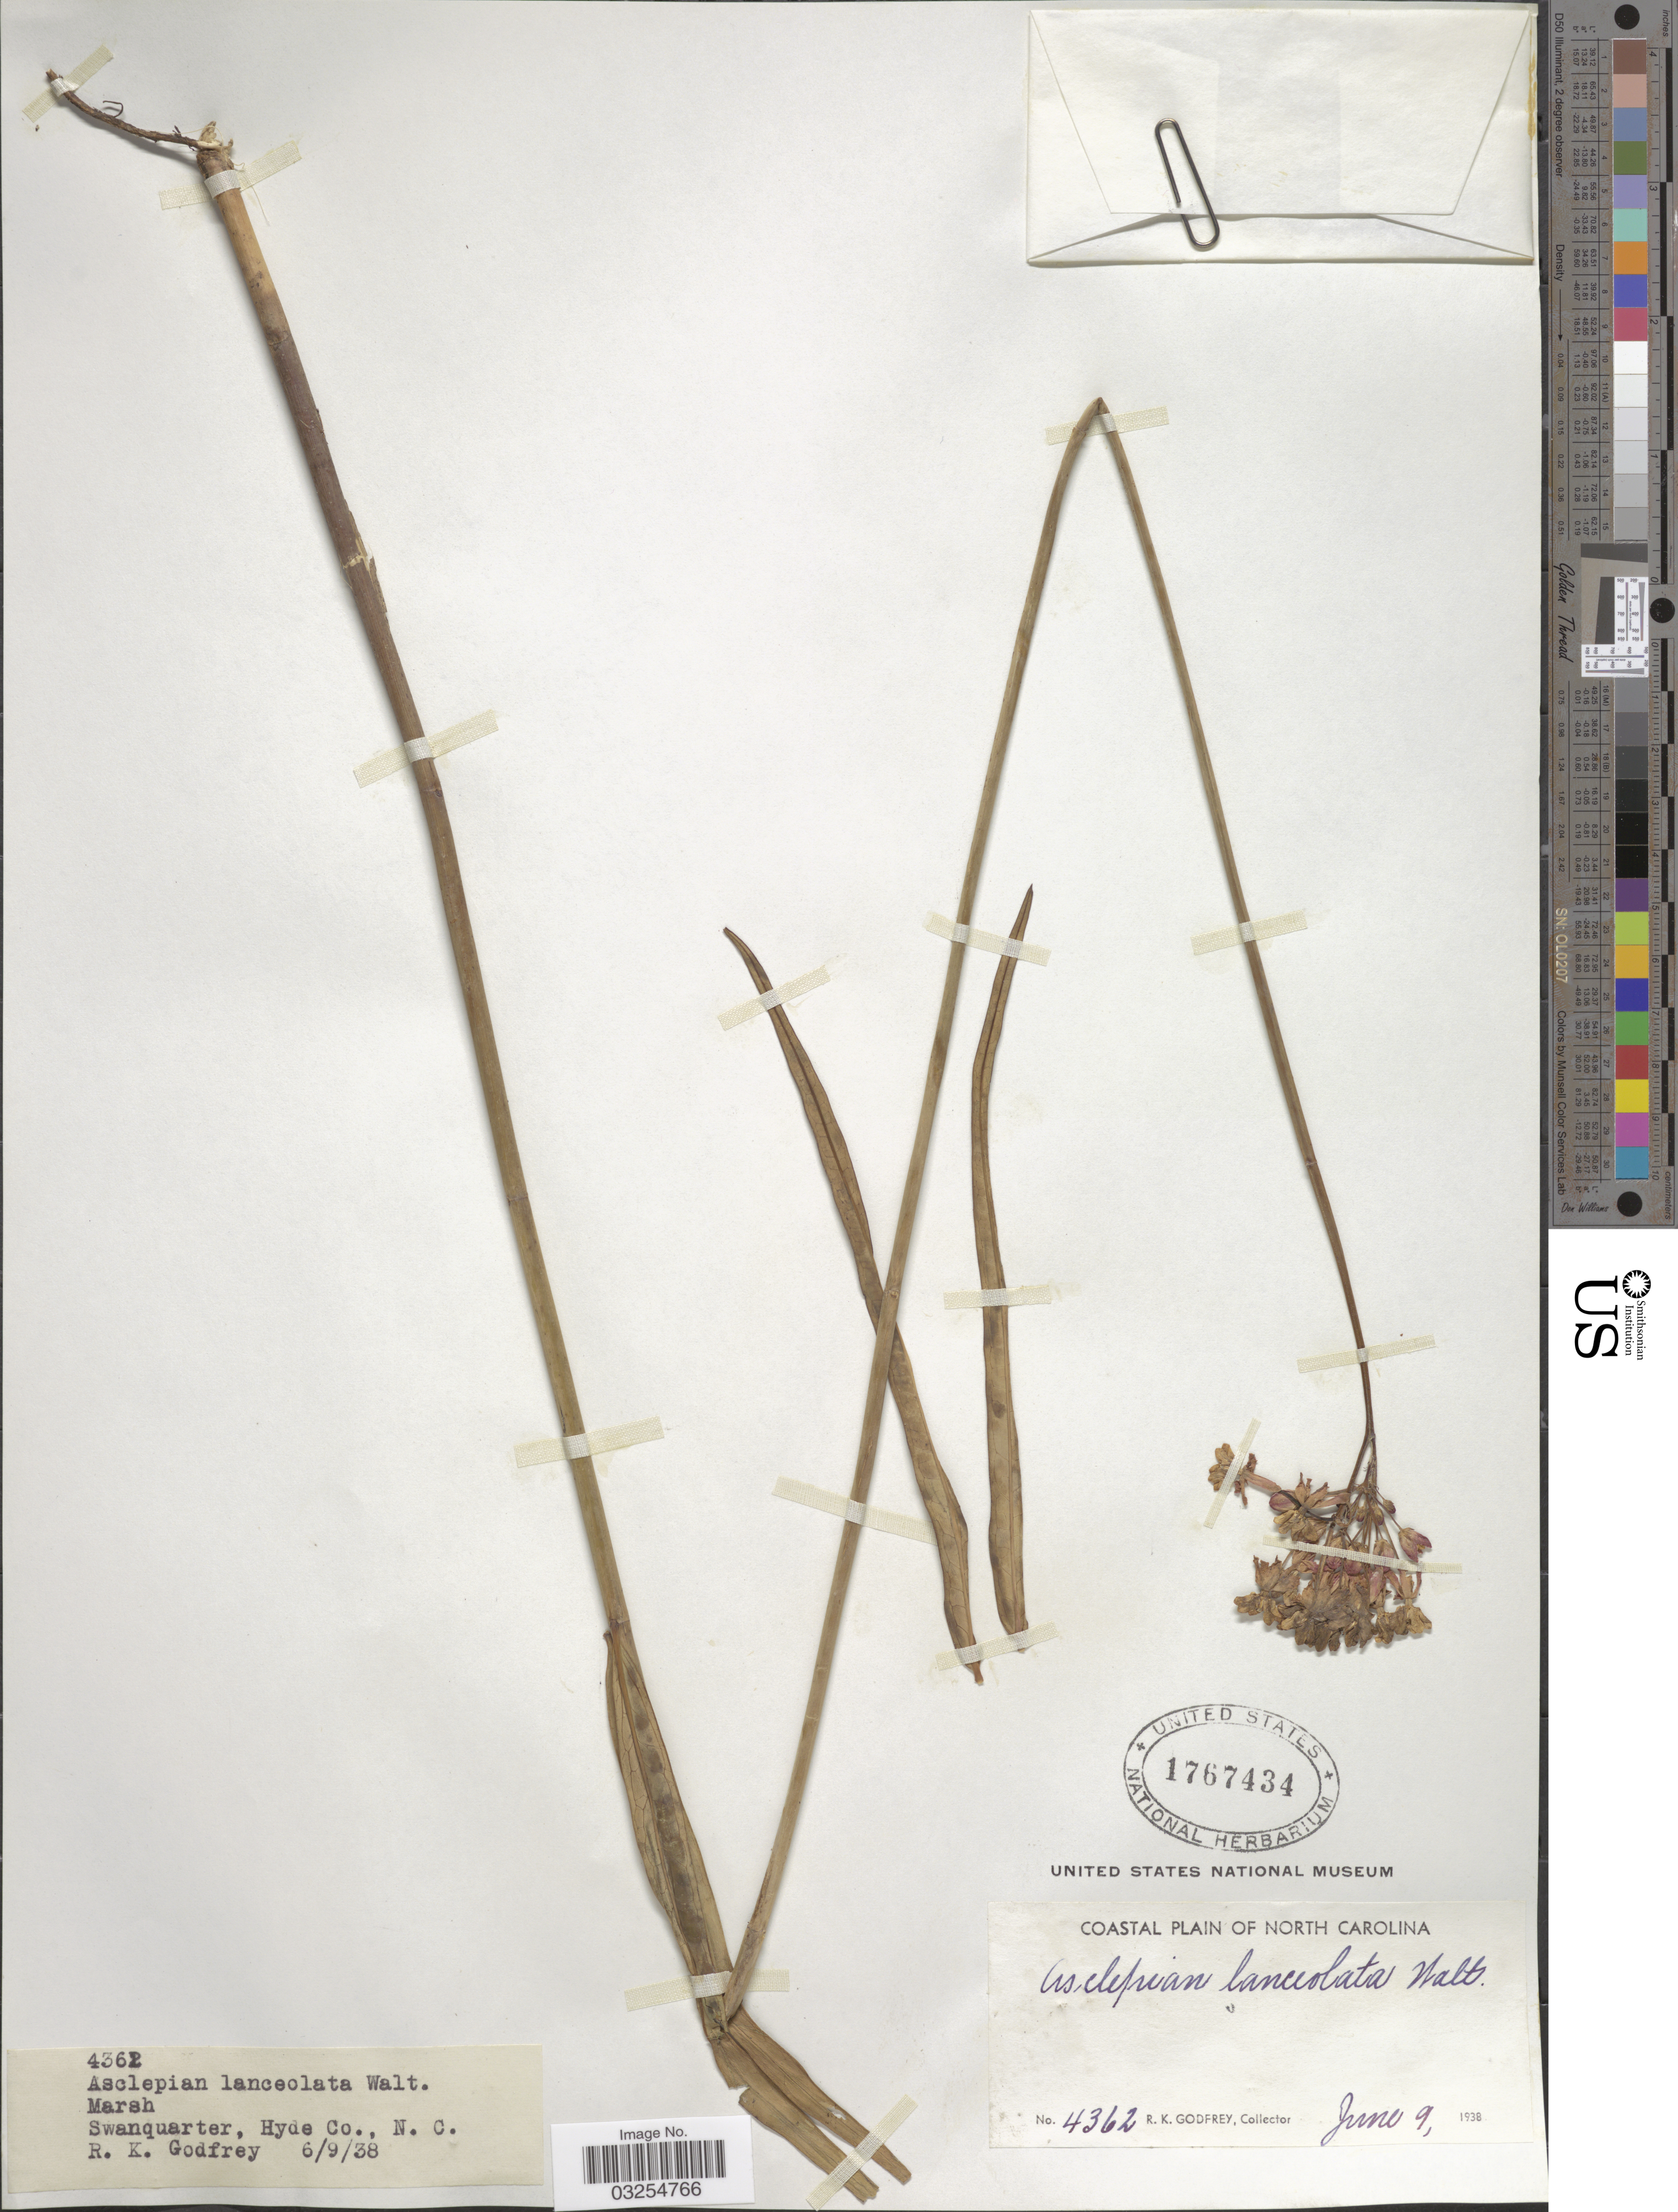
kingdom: Plantae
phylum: Tracheophyta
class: Magnoliopsida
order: Gentianales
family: Apocynaceae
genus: Asclepias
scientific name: Asclepias lanceolata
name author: Walter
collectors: R. K. Godfrey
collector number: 4362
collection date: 1938-06-09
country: United States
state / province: North Carolina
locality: Coastal Plain of North Carolina. Swanquarter, Hyde Co.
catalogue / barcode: US 1767434